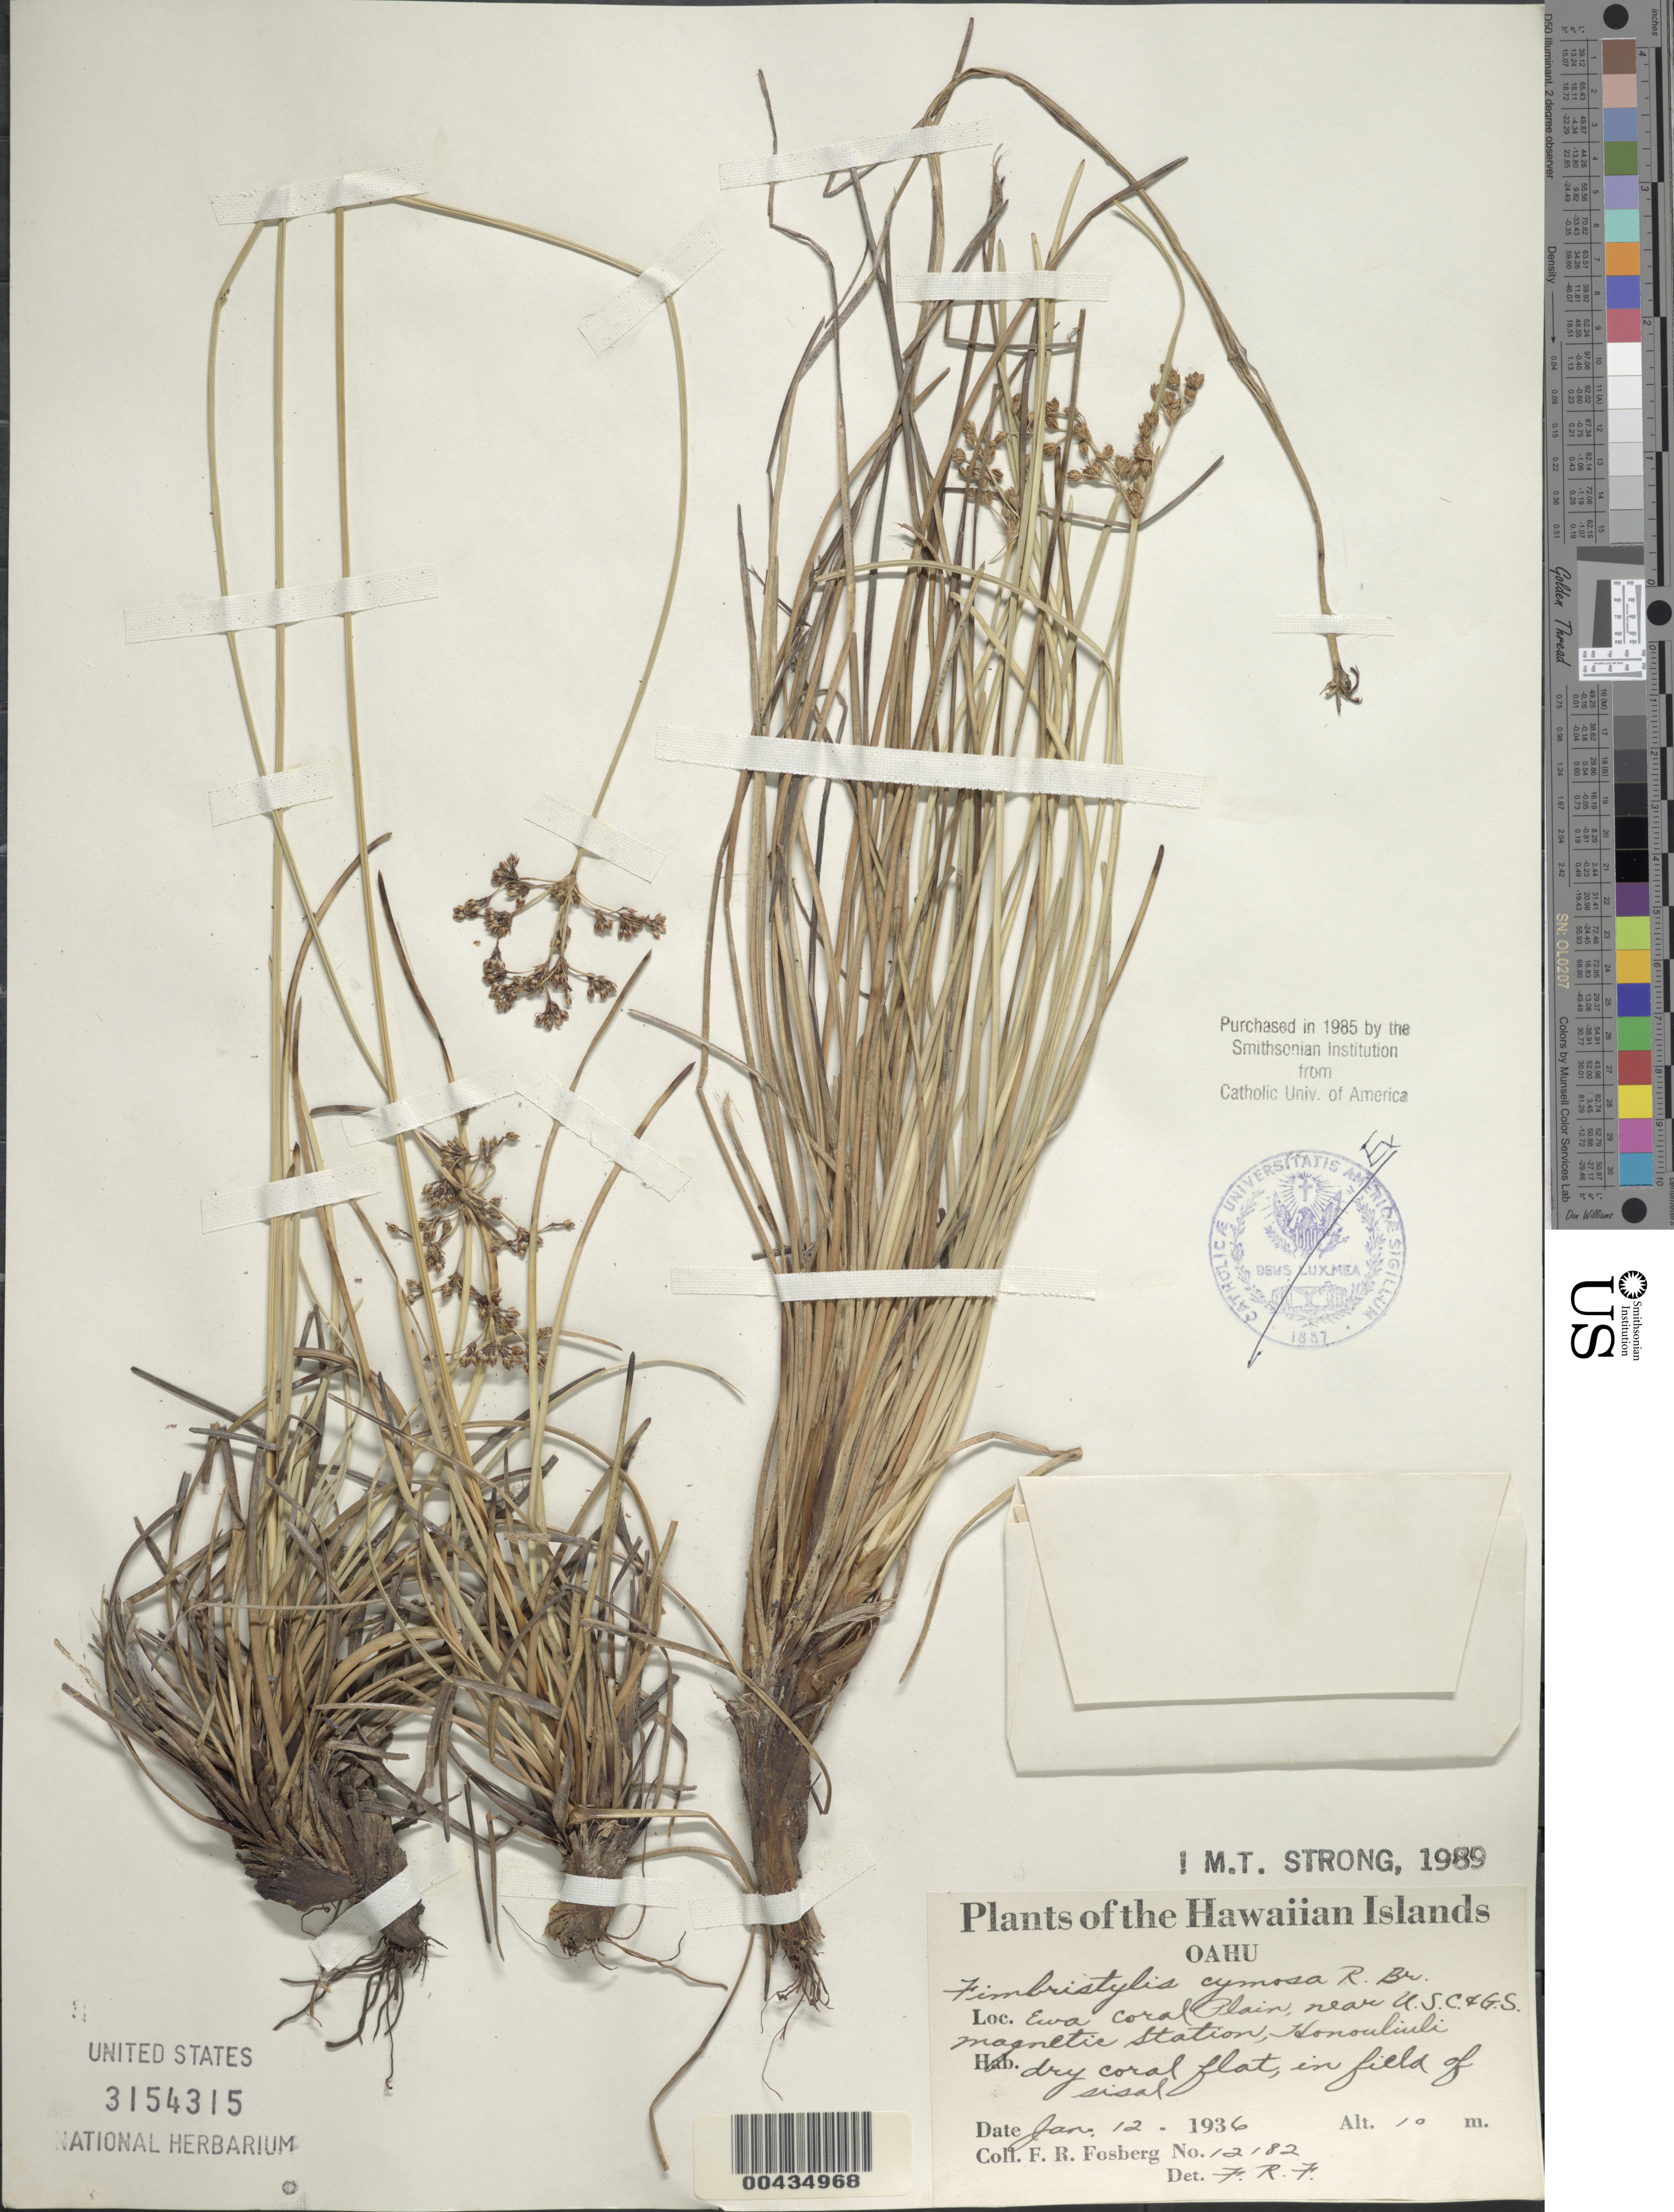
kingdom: Plantae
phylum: Tracheophyta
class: Liliopsida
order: Poales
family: Cyperaceae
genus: Fimbristylis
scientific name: Fimbristylis cymosa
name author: R. Br.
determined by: Fosberg, F. R.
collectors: F. R. Fosberg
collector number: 12182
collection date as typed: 12 Jan 1936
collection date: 1936-01-12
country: United States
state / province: Hawaii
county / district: Honolulu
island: Oahu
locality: Ewa Coral Plain, near U.S.C. & G.S. Magnetic Station, Honouliuli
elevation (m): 10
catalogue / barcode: US 3154315